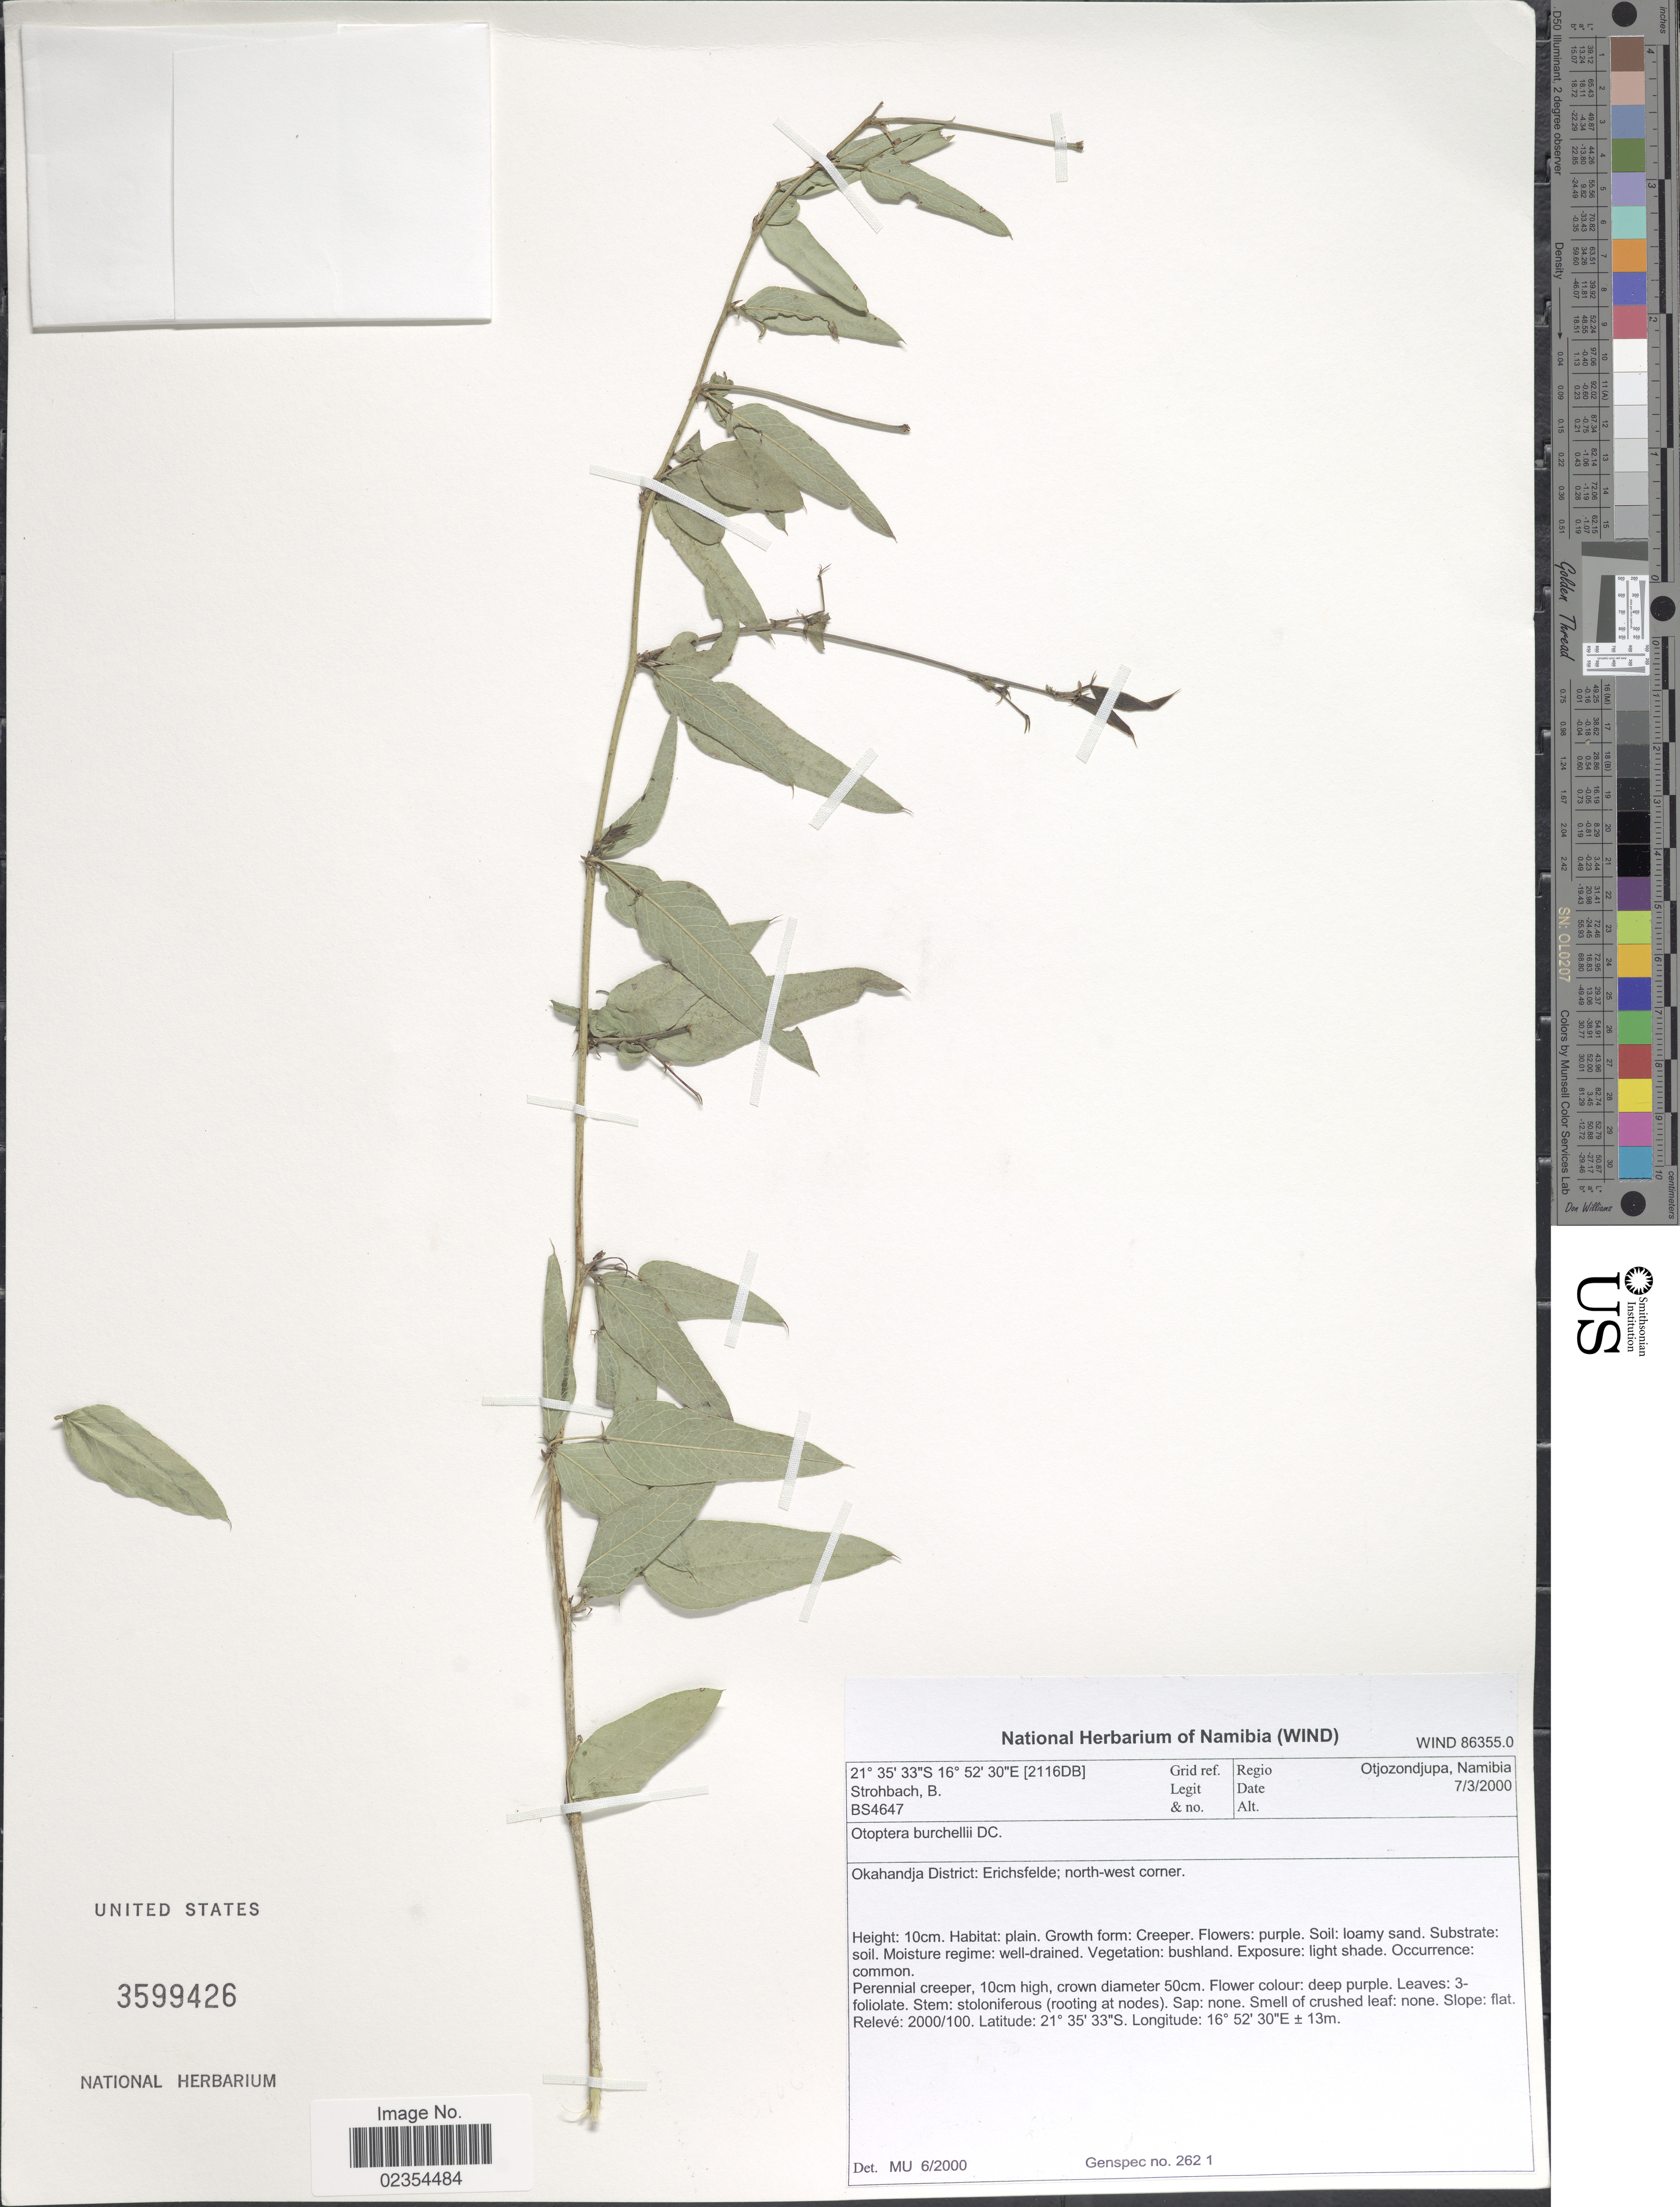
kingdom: Plantae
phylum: Tracheophyta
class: Magnoliopsida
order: Fabales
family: Fabaceae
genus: Otoptera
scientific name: Otoptera burchellii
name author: DC.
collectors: B. Strohbach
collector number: BS4647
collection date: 2000-03-07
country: Namibia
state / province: Otjozondjupa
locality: Okahandja District: Erichsfelde; north-west corner, Grid ref. [2116DB].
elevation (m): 13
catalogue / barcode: US 3599426